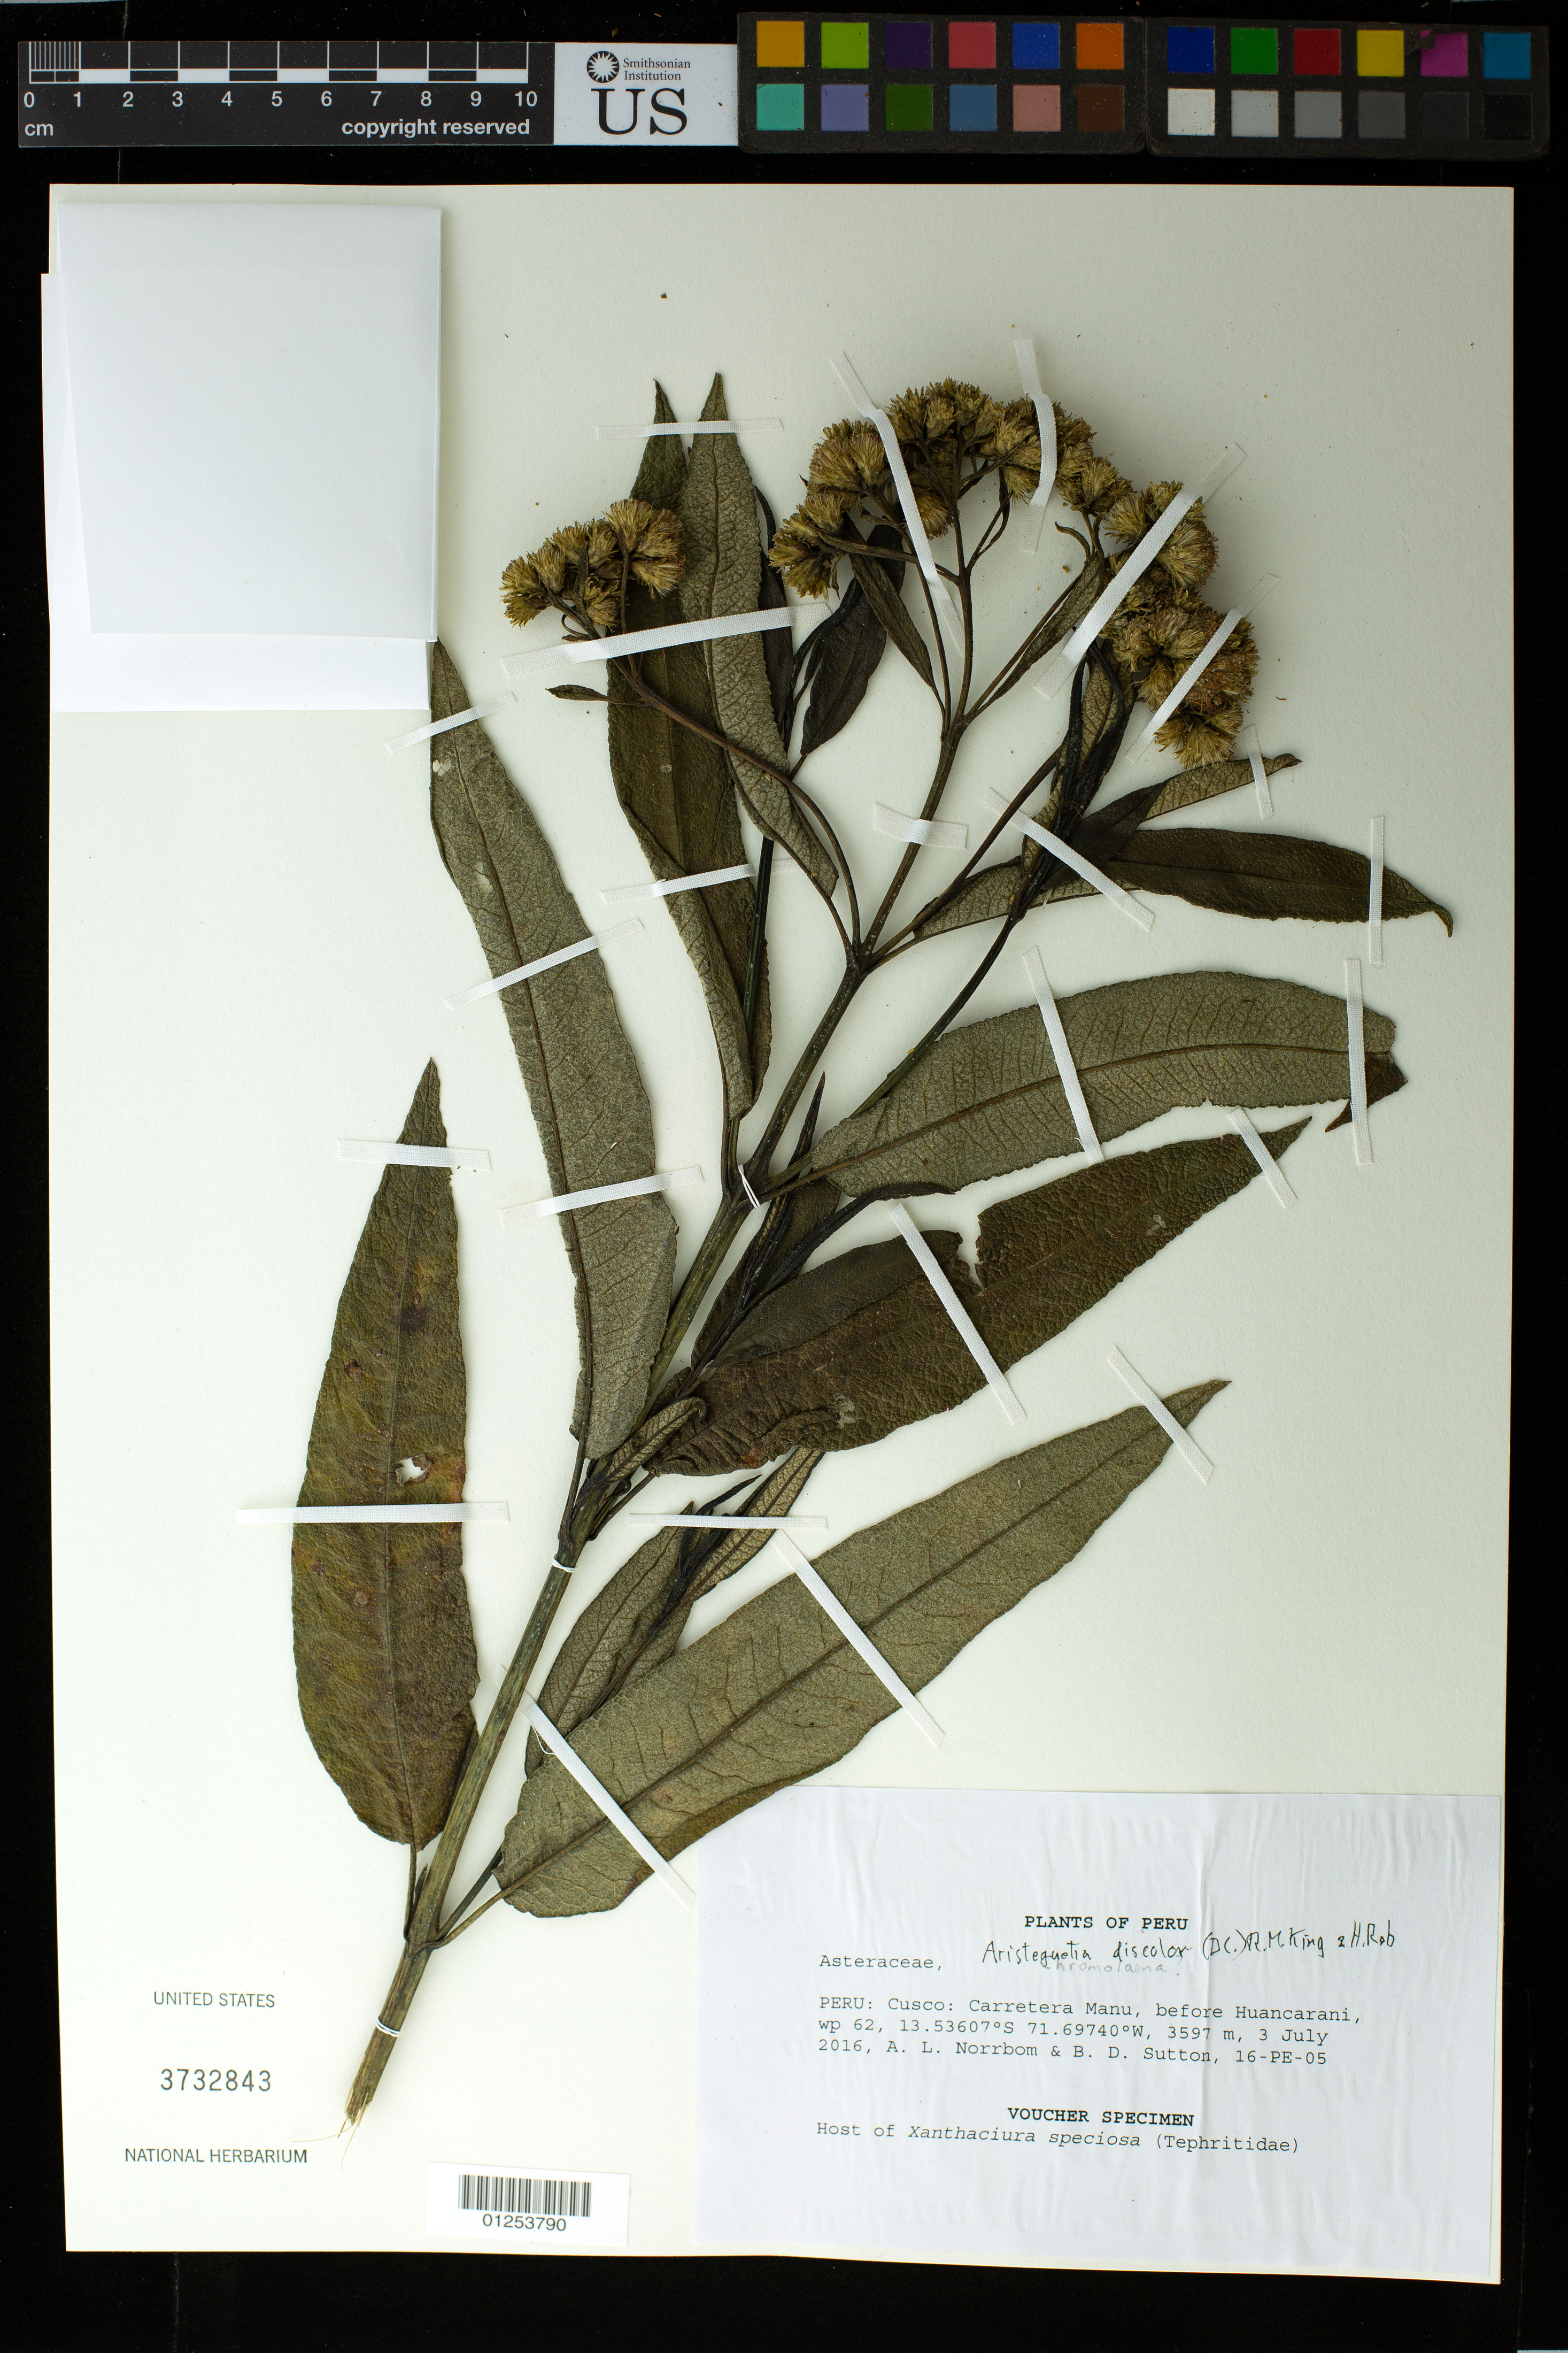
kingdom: Plantae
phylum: Tracheophyta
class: Magnoliopsida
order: Asterales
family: Asteraceae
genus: Aristeguietia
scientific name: Aristeguietia discolor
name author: (DC.) R.M. King & H. Rob.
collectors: A. L. Norrbom & B. Sutton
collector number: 16-PE-05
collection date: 2016-07-03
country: Peru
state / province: Cusco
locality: Carretera Manu, before Huancarani, wp 62.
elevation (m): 3597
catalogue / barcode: US 3732843